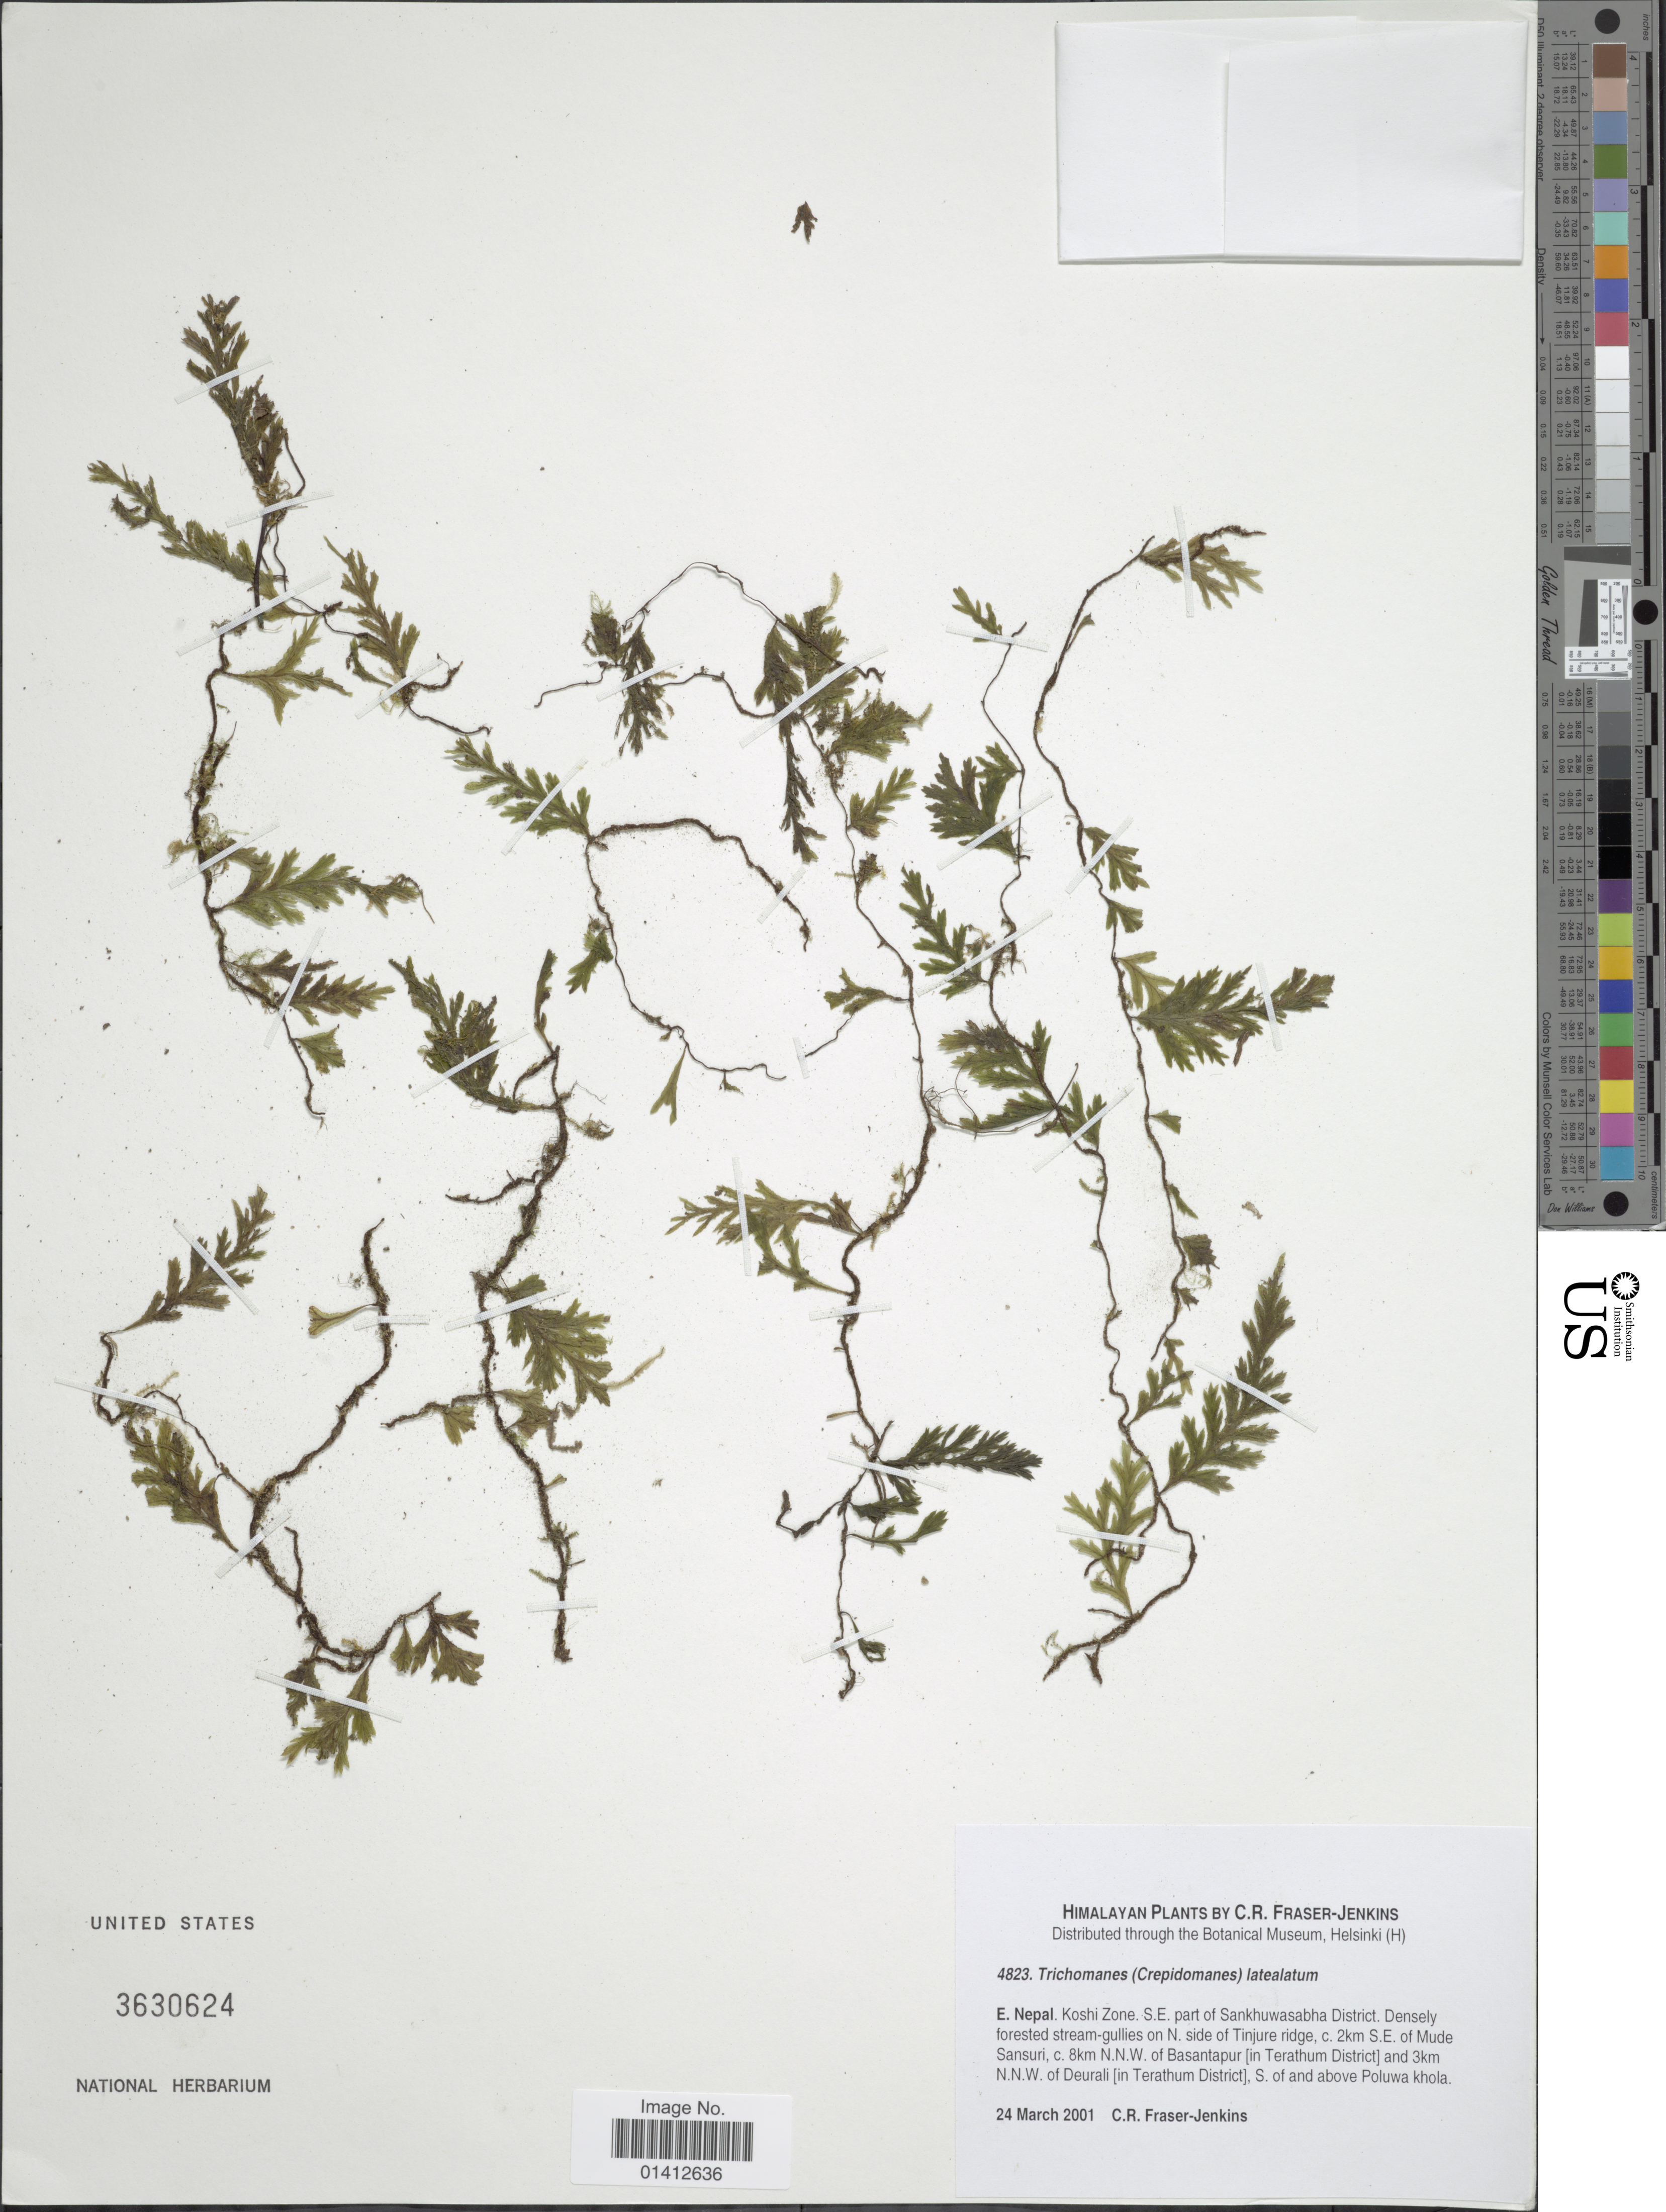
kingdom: Plantae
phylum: Tracheophyta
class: Polypodiopsida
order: Hymenophyllales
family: Hymenophyllaceae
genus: Crepidomanes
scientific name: Crepidomanes latealatum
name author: (Bosch) Copel.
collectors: C. R. Fraser-Jenkins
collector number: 4823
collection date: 2001-03-24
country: Nepal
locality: E.Nepal, Koshi Zone, S.E. part of Sankhuwasabha District. Densely forested stream-gullies on N side of tinjure ridge, c. 2 km S.E. of Mude Sansuri, c. 8 km N.N.W. of Basantapur [in Terathum District] and 3km N.N.W. of Derauli [in Terathum District], S of and Poluwa Khola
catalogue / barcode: US 3630624